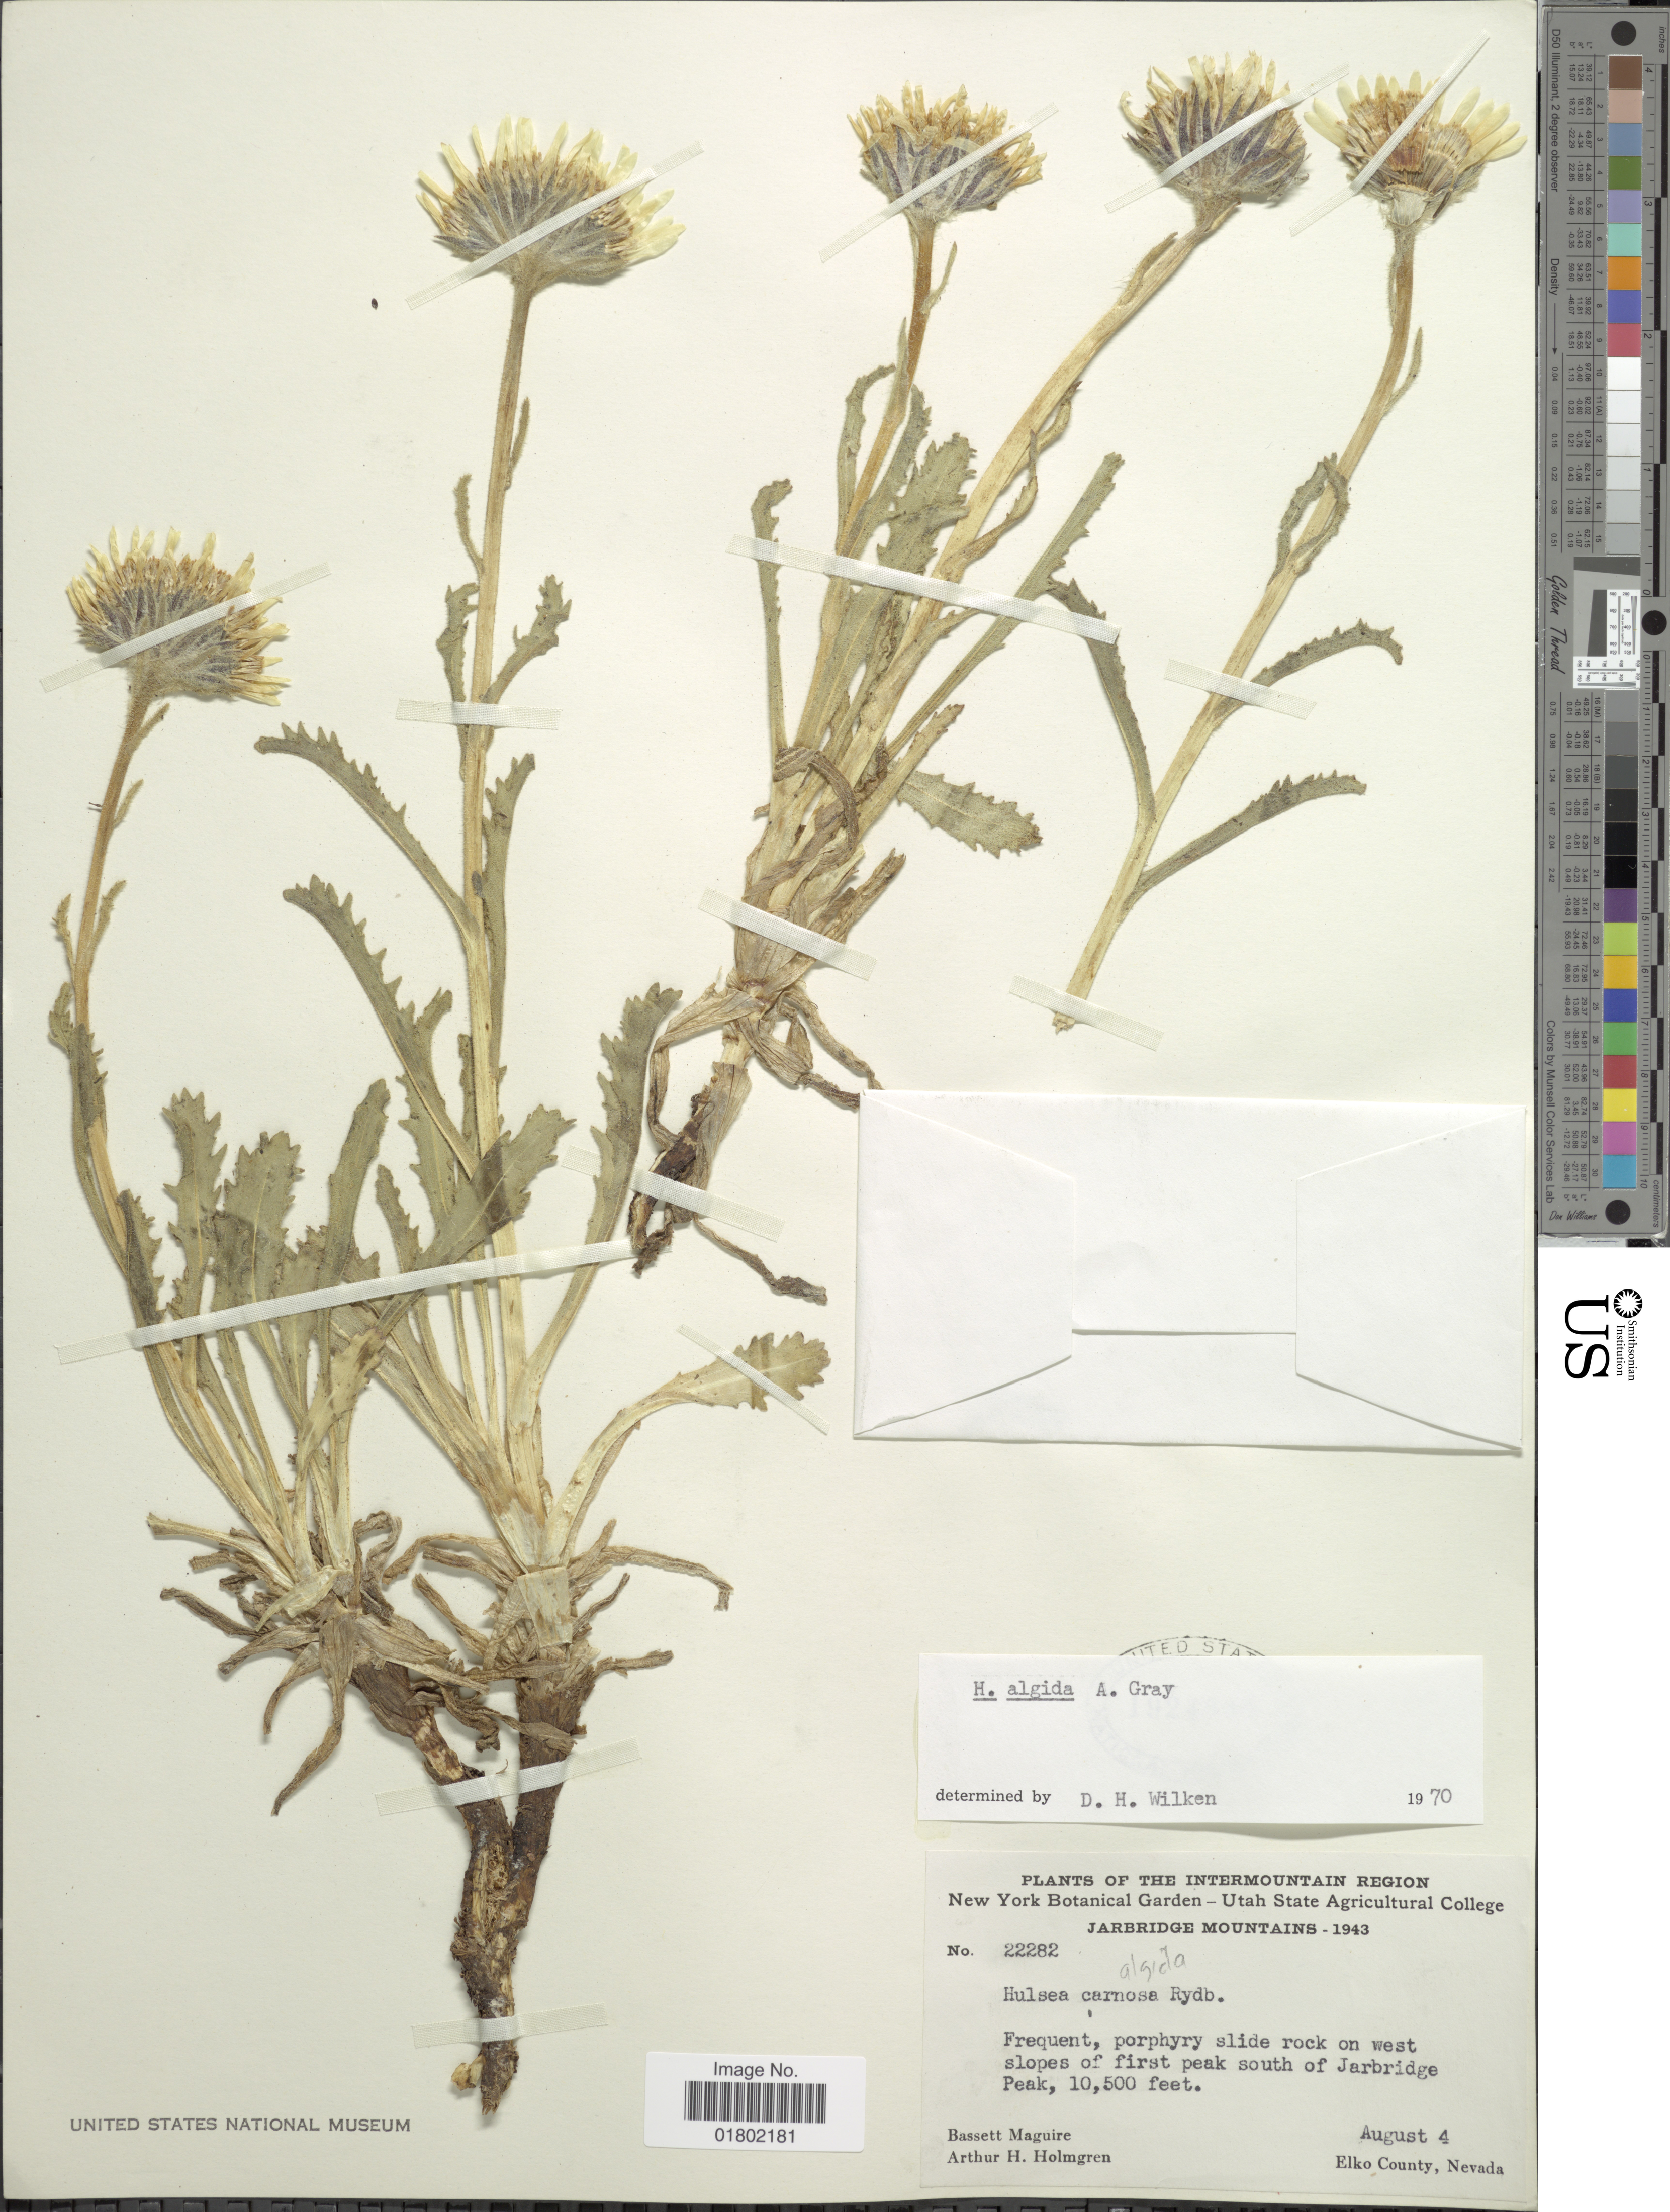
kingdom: Plantae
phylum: Tracheophyta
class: Magnoliopsida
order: Asterales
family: Asteraceae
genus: Hulsea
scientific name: Hulsea algida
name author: A. Gray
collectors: B. Maguire & A. H. Holmgren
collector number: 22282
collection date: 1943-08-04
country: United States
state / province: Nevada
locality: The Intermountain Region, on west slopes of first peak south of Jarbridge Peak, Elko County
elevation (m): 3200